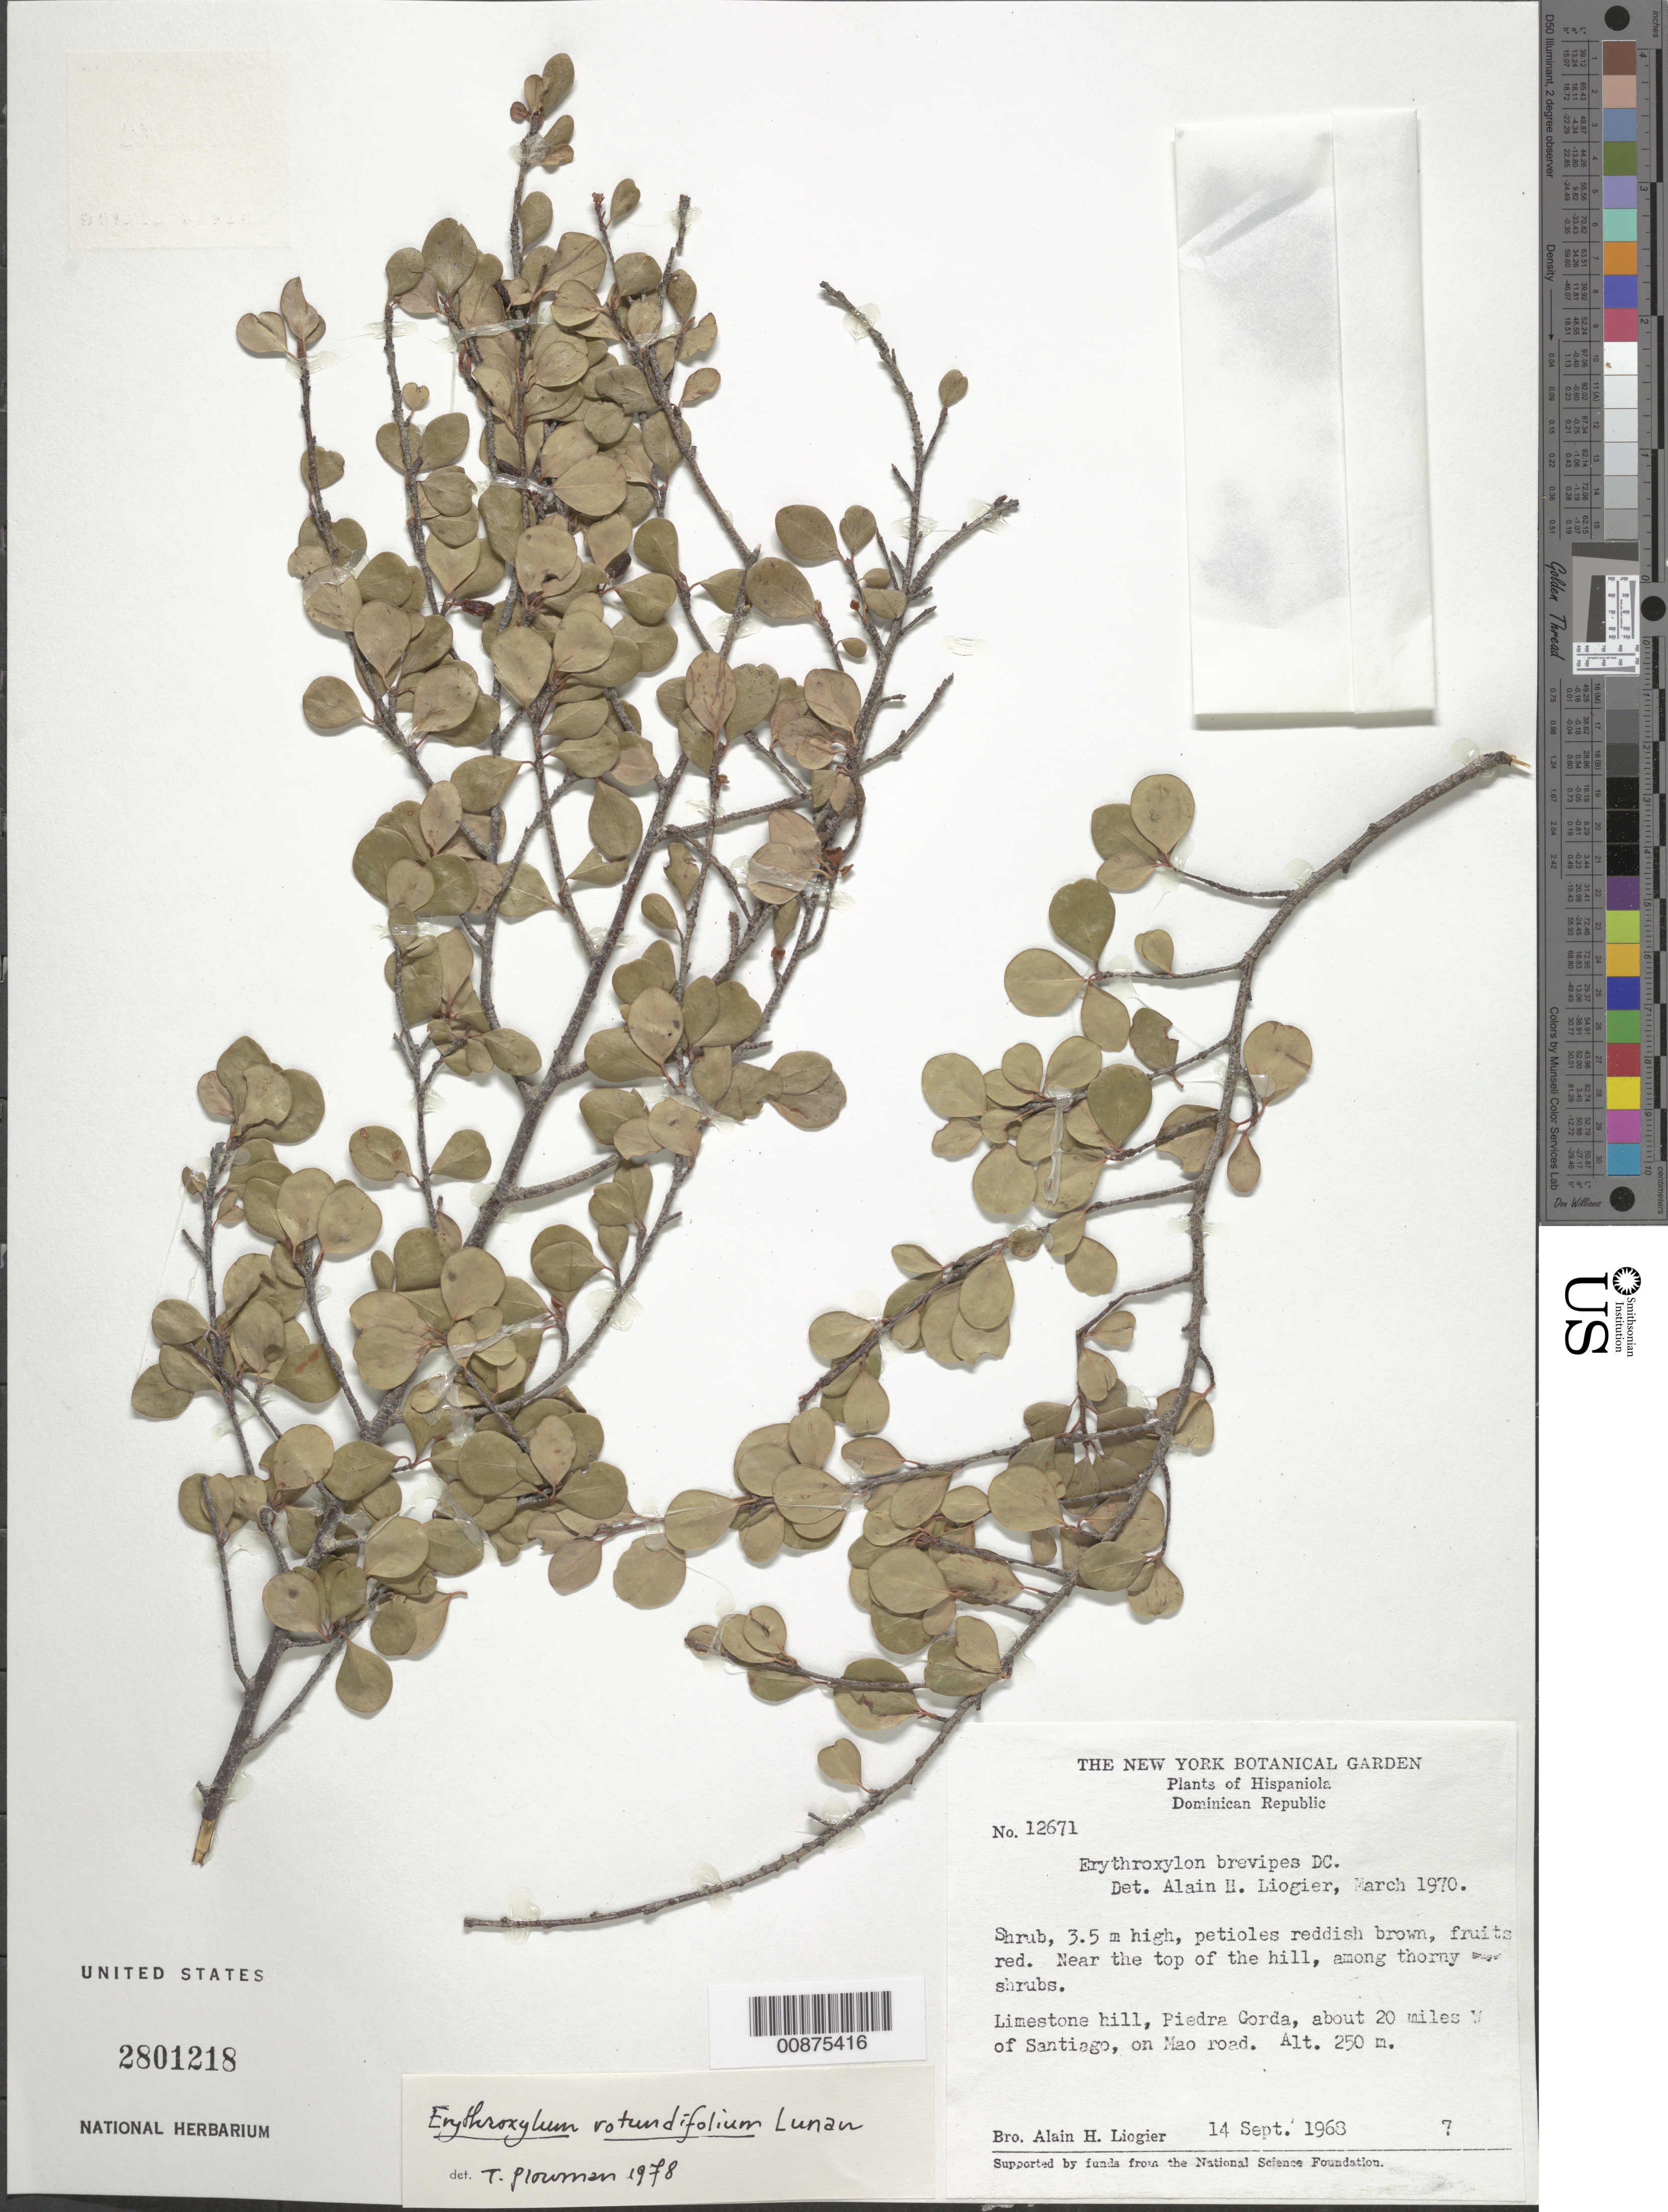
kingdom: Plantae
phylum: Tracheophyta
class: Magnoliopsida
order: Malpighiales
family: Erythroxylaceae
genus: Erythroxylum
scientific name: Erythroxylum rotundifolium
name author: Lunan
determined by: Plowman, Timothy C.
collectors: A. H. Liogier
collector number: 12671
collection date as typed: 14 Sep 1968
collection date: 1968-09-14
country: Dominican Republic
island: Hispaniola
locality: Limestone hill, Piedra Gorda, about 20 miles W of Santiago, on Mao road.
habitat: Near the top of the hill, among thorny shrubs. Limestone hill.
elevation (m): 250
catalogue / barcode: US 2801218